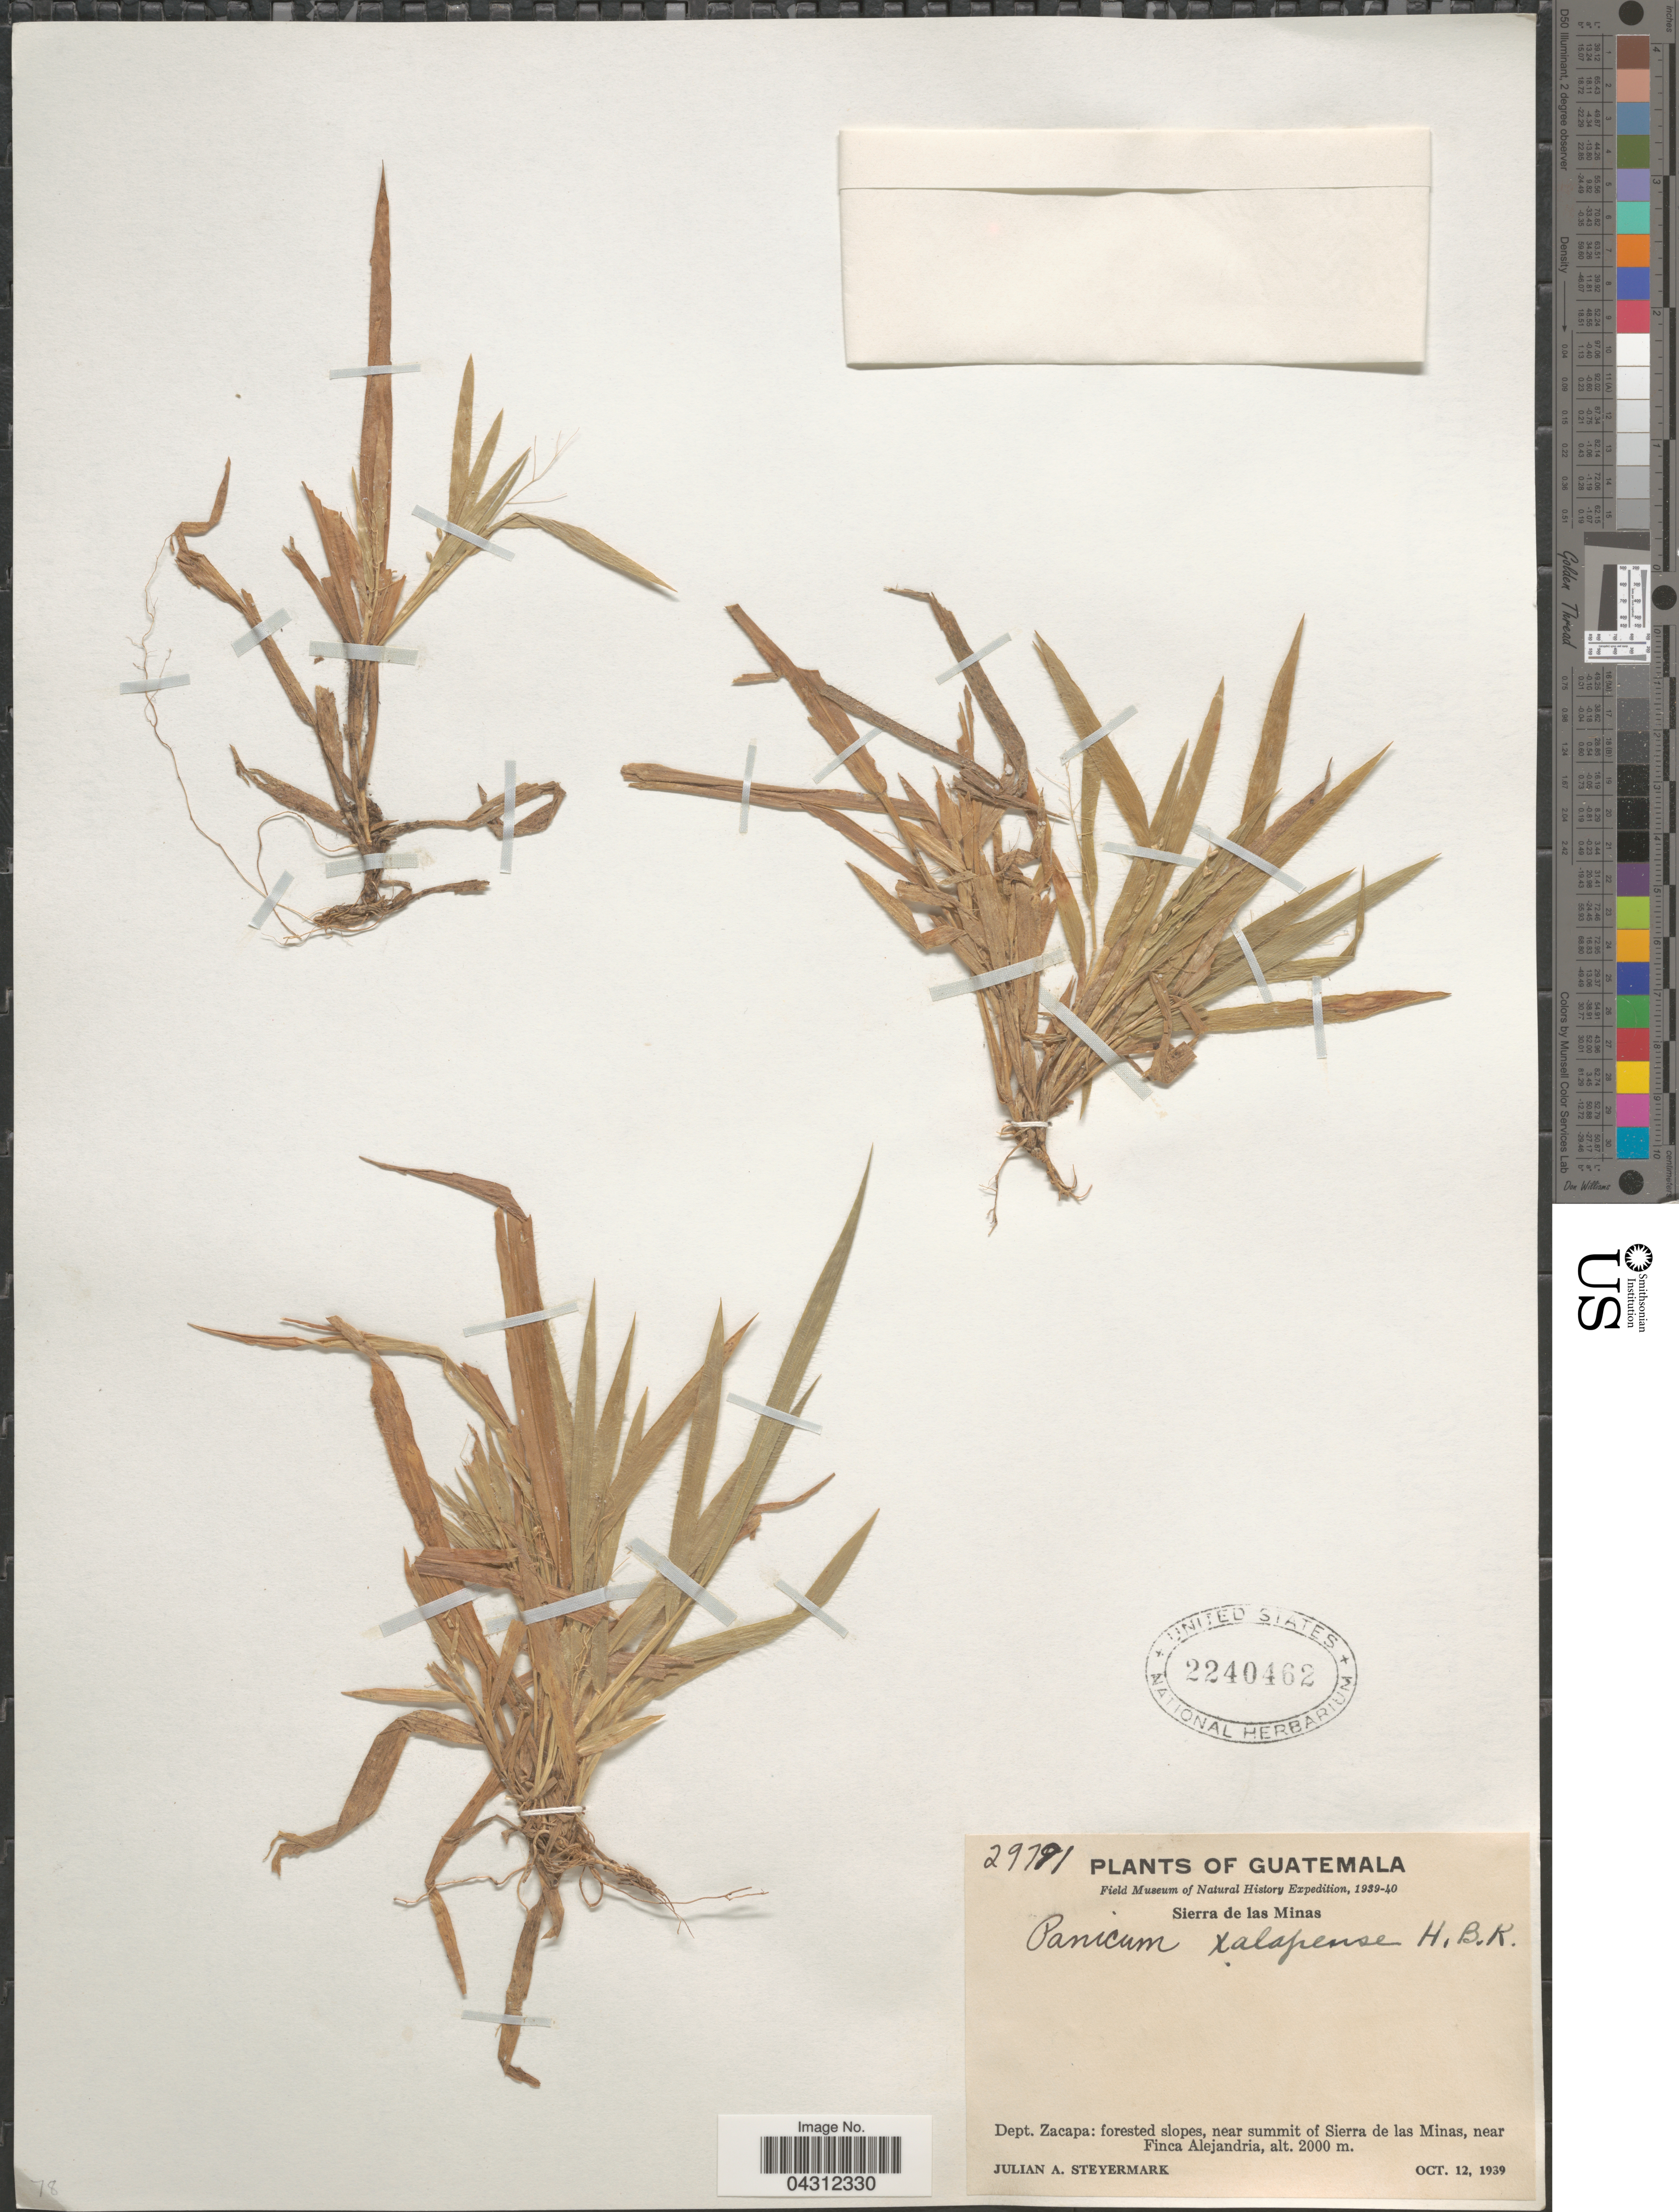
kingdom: Plantae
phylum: Tracheophyta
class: Liliopsida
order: Poales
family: Poaceae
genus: Dichanthelium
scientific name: Dichanthelium laxiflorum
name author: (Lam.) Gould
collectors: J. Steyermark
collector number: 29791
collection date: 1939-10-12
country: Guatemala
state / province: Zacapa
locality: Field Museum of Natural History Expedition, 1939-40. Sierra de las Minas. Dept. Zacapa: forested slopes, near summit of Sierra de las Minas, near Finca Alejandria.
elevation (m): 2000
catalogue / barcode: US 2240462